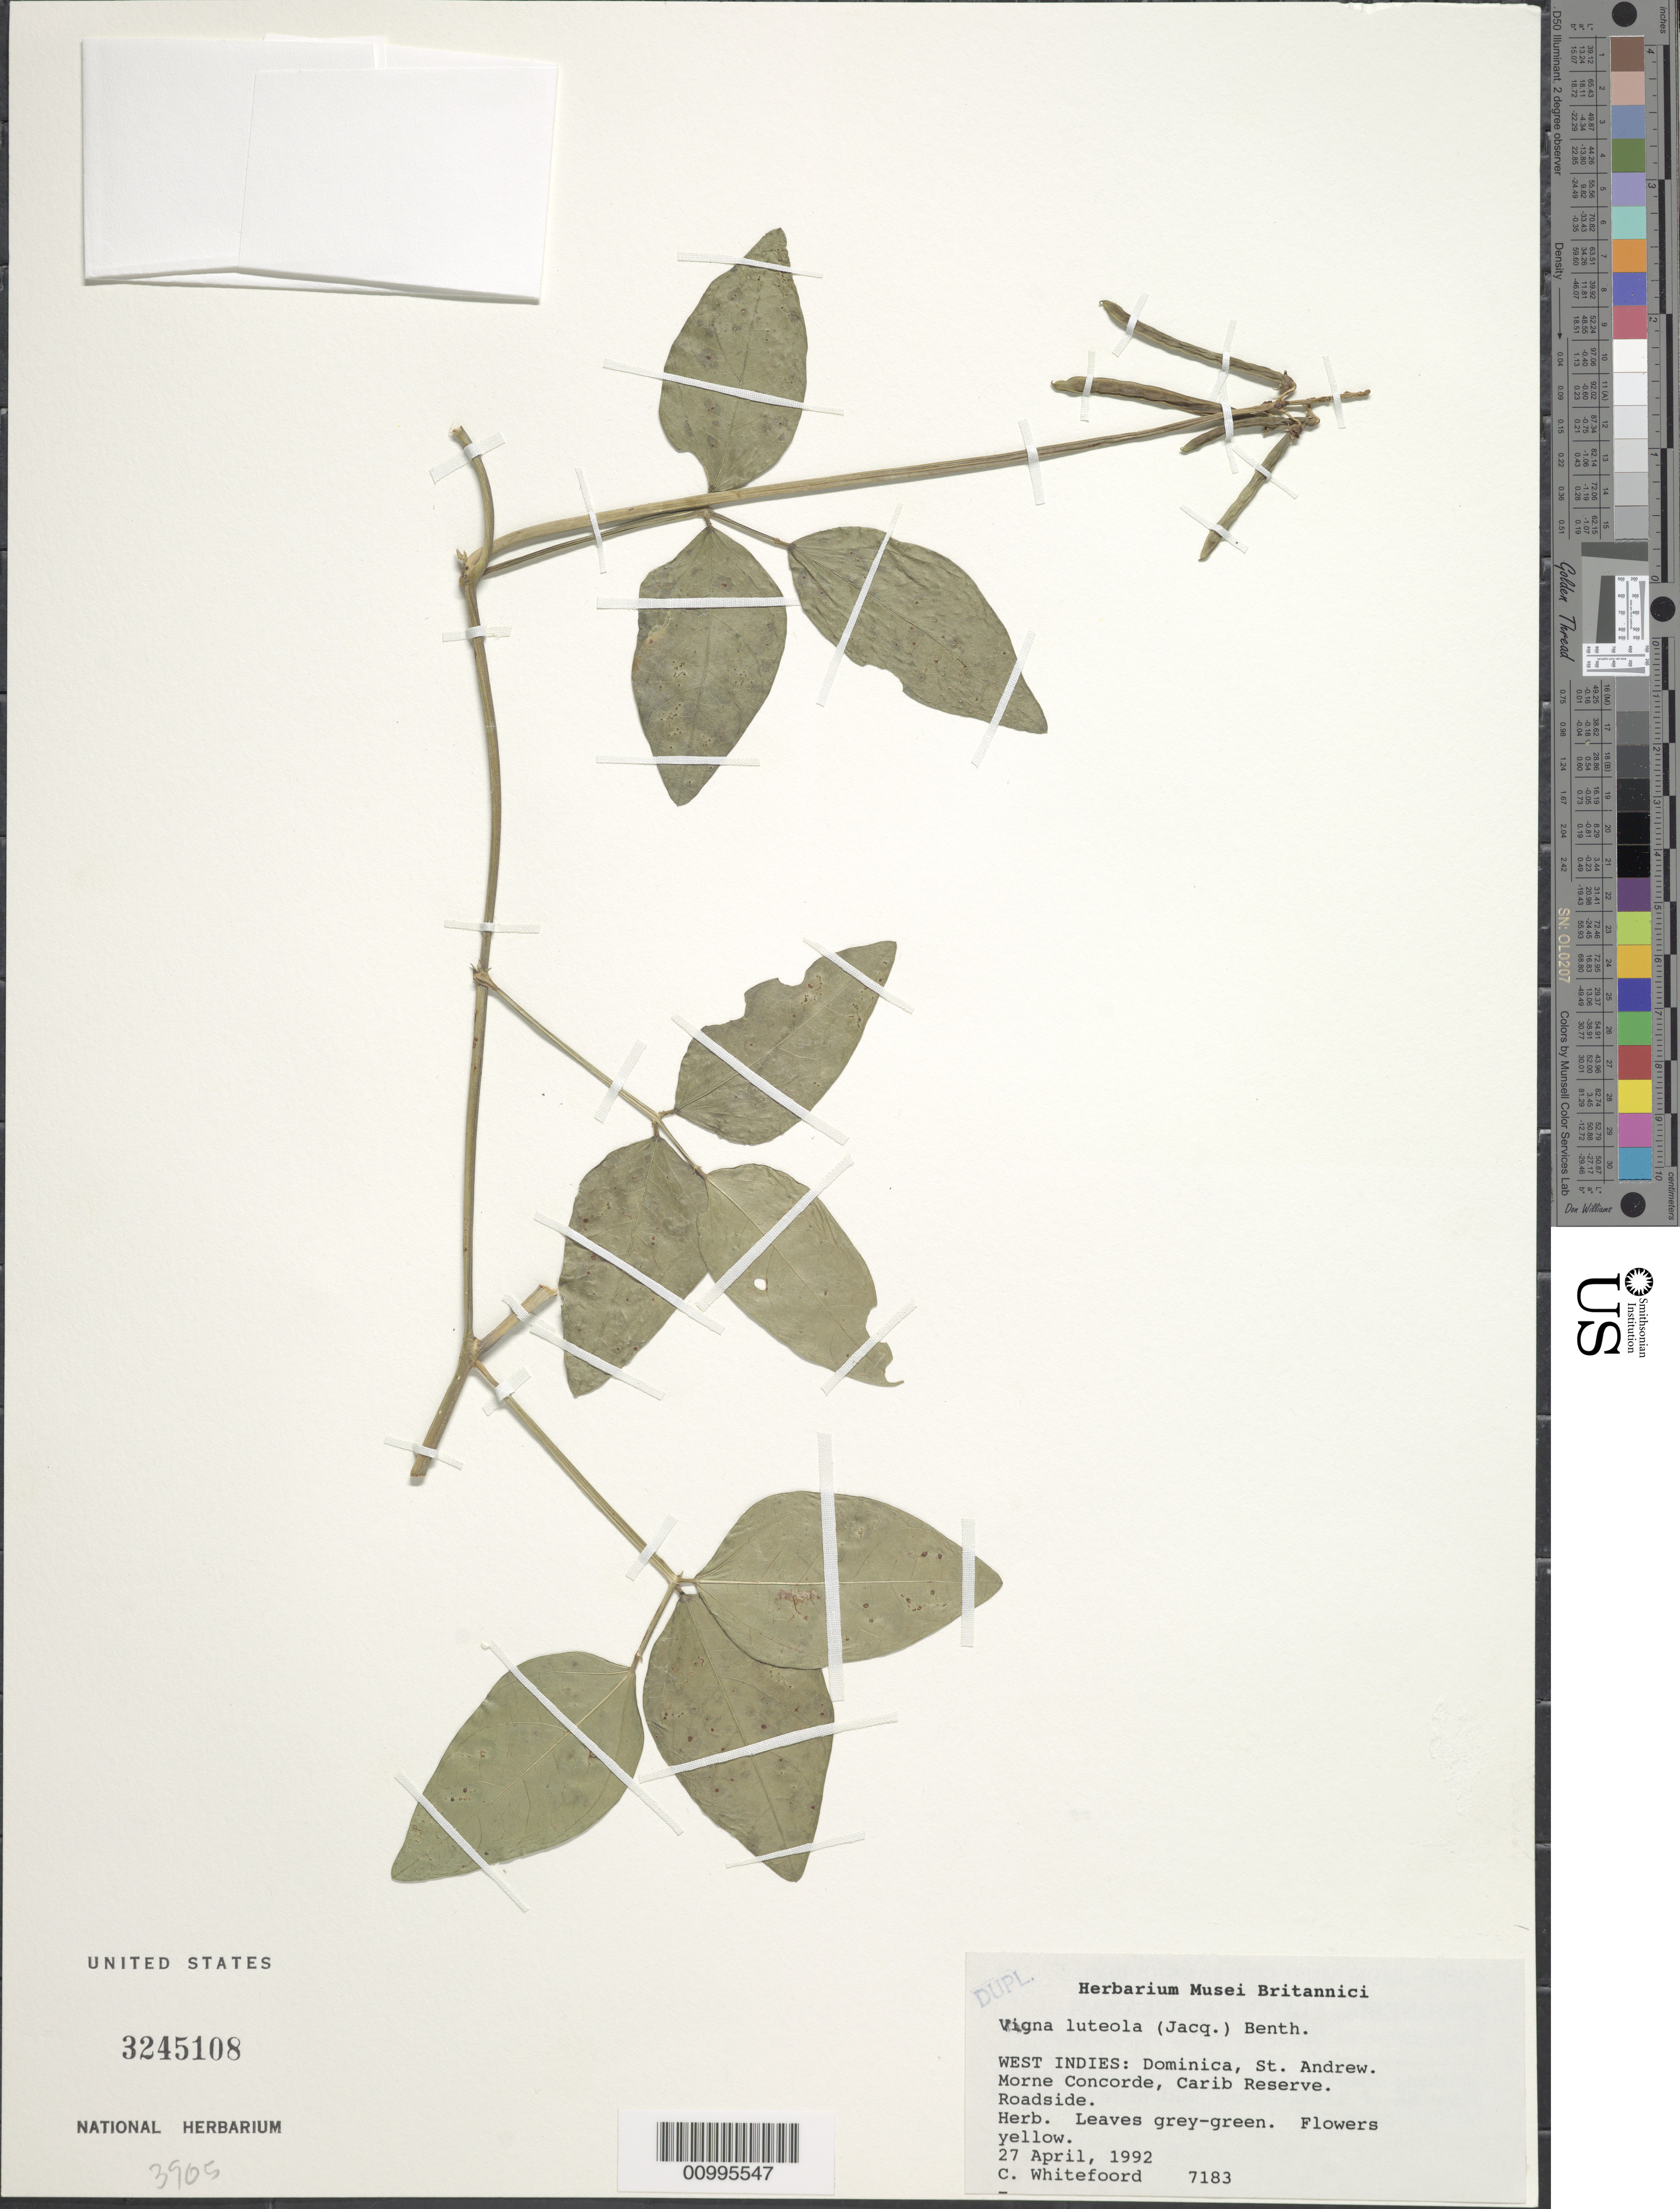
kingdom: Plantae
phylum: Tracheophyta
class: Magnoliopsida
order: Fabales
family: Fabaceae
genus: Vigna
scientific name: Vigna luteola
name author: (Jacq.) Benth.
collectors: C. Whitefoord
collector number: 7183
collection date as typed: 27 Apr 1992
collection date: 1992-04-27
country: Dominica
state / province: St. Andrew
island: Dominica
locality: Morne Concorde, Carib Reserve. Roadside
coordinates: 0 N, 0 E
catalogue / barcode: US 3245108